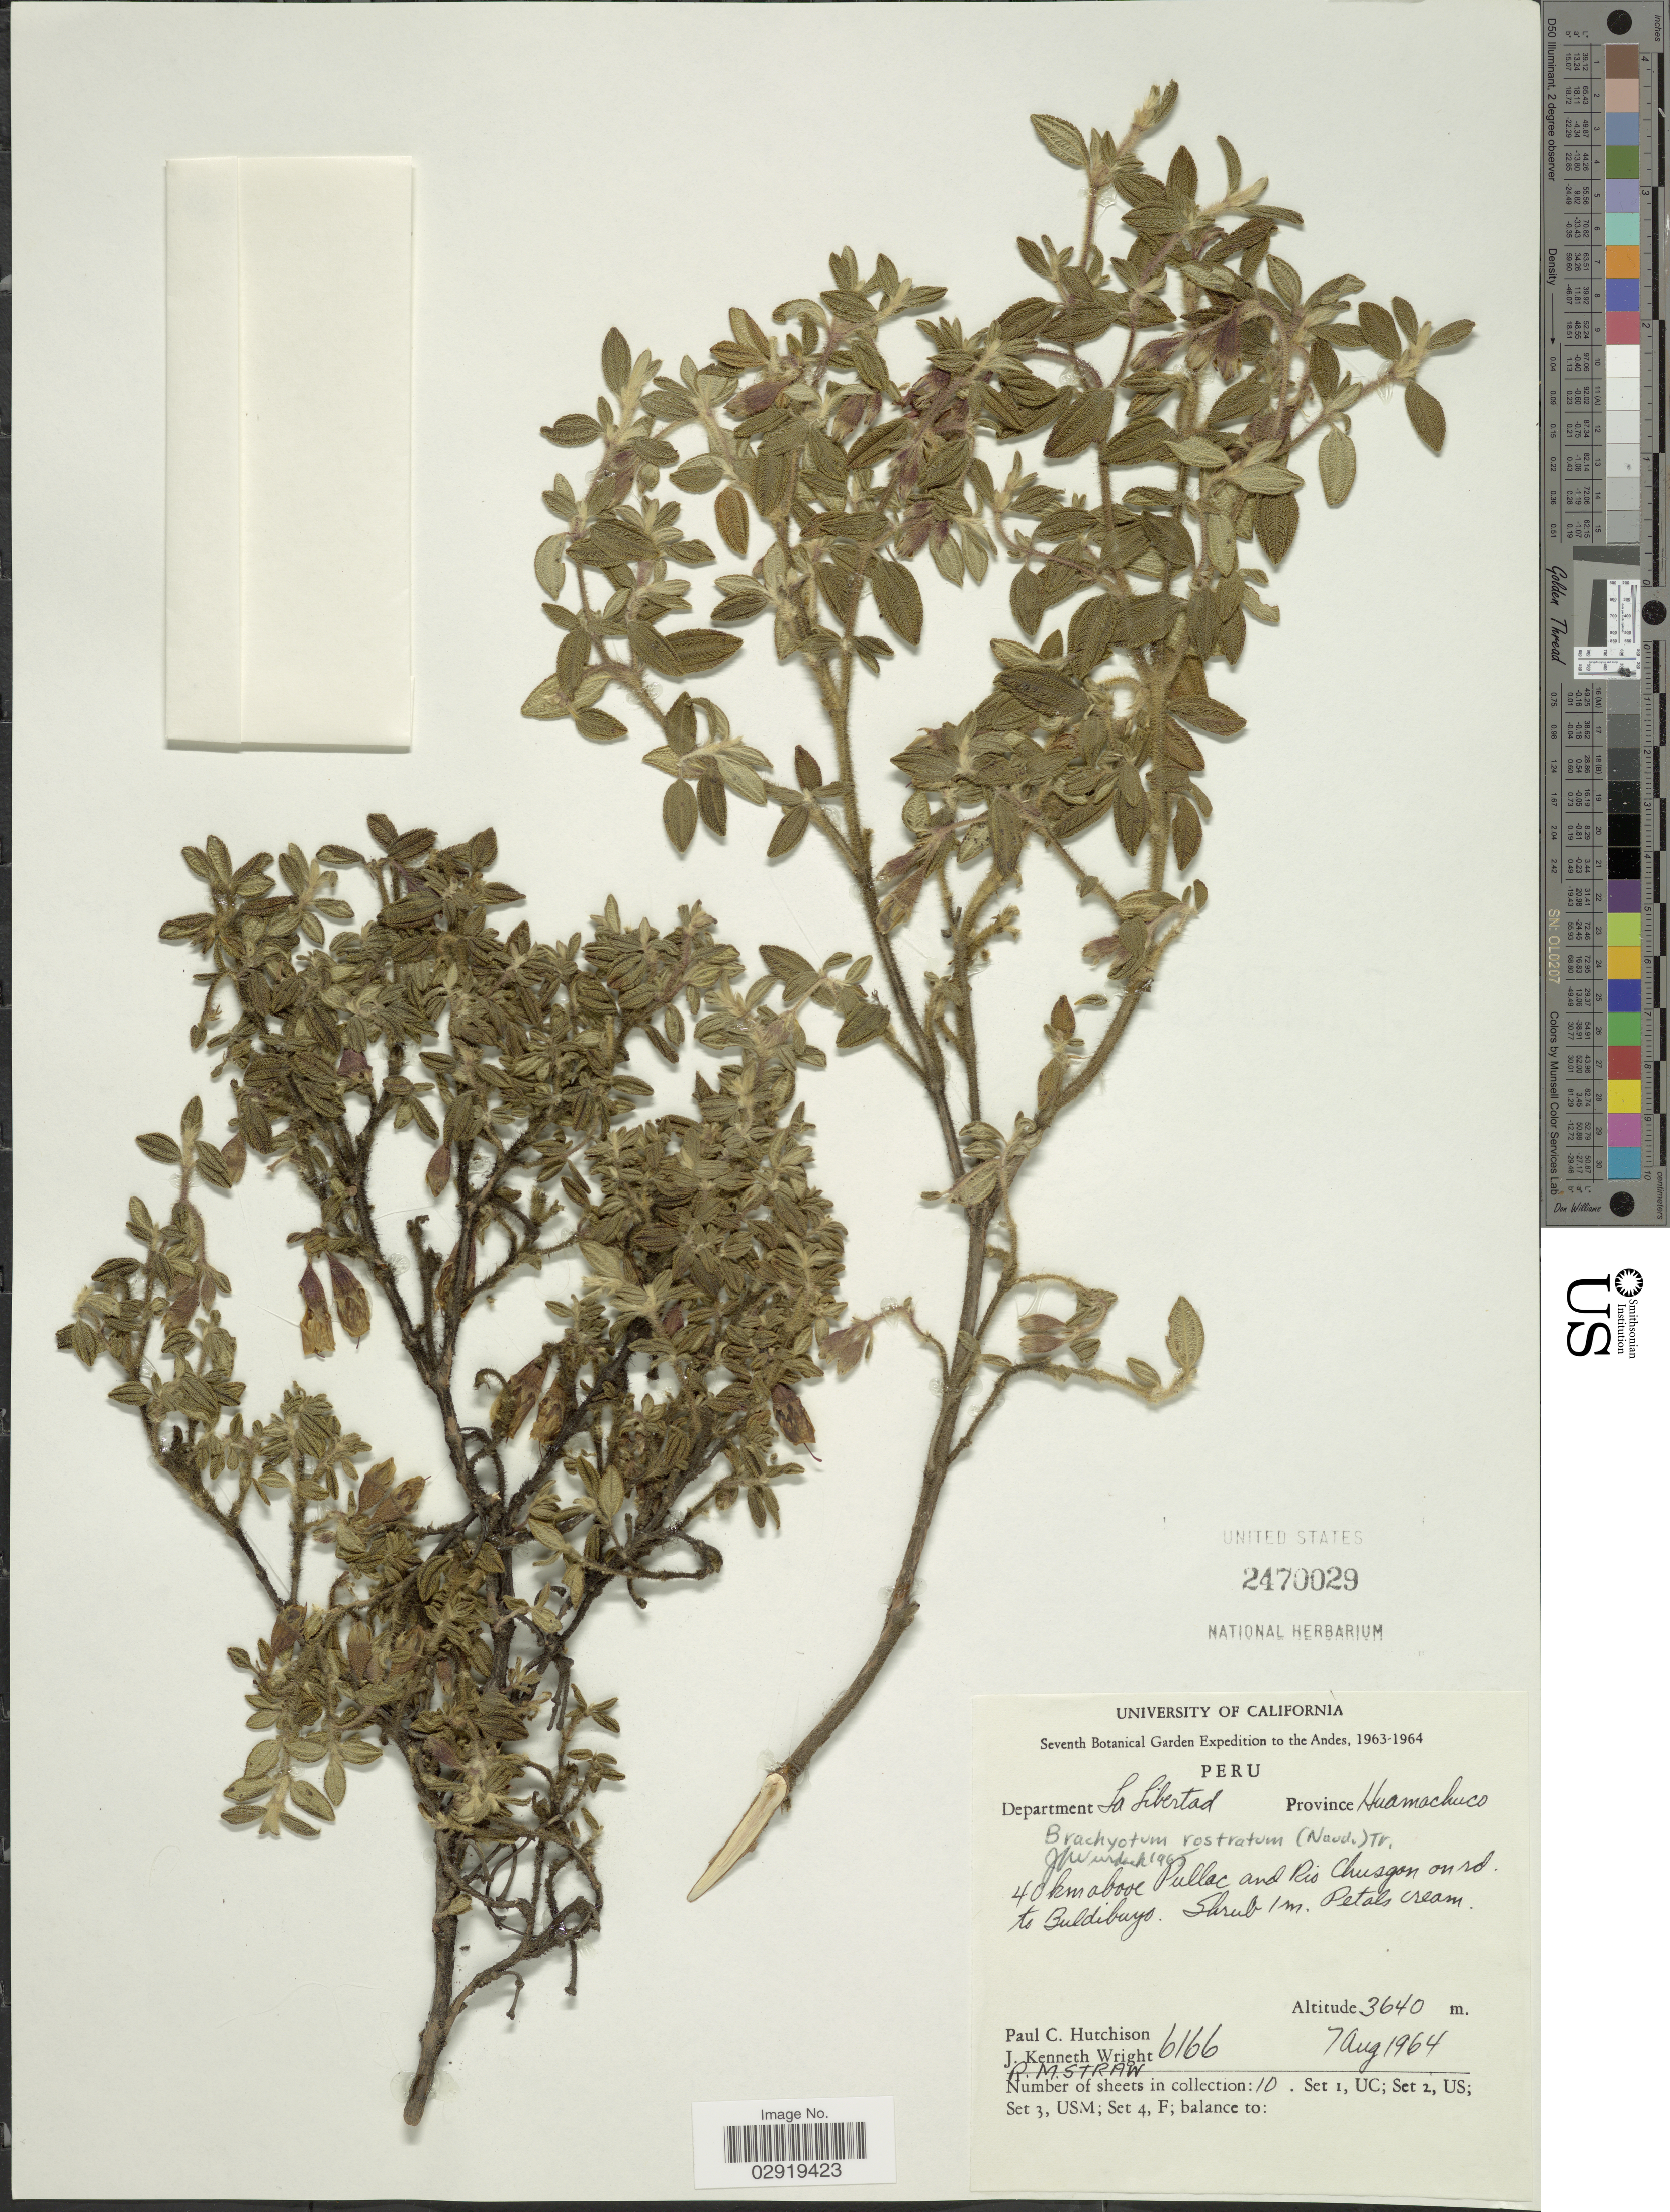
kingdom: Plantae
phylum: Tracheophyta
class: Magnoliopsida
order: Myrtales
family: Melastomataceae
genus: Brachyotum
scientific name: Brachyotum rostratum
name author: (Naudin) Triana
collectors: P. C. Hutchison, J. K. Wright & R. M. Straw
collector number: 6166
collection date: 1964-08-07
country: Peru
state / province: La Libertad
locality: Andes. Department La Libertad. Province Huamachuco. 40 km above Pullac and Rio Chusgon on rd. to Buldibuyo.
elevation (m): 3640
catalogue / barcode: US 2470029